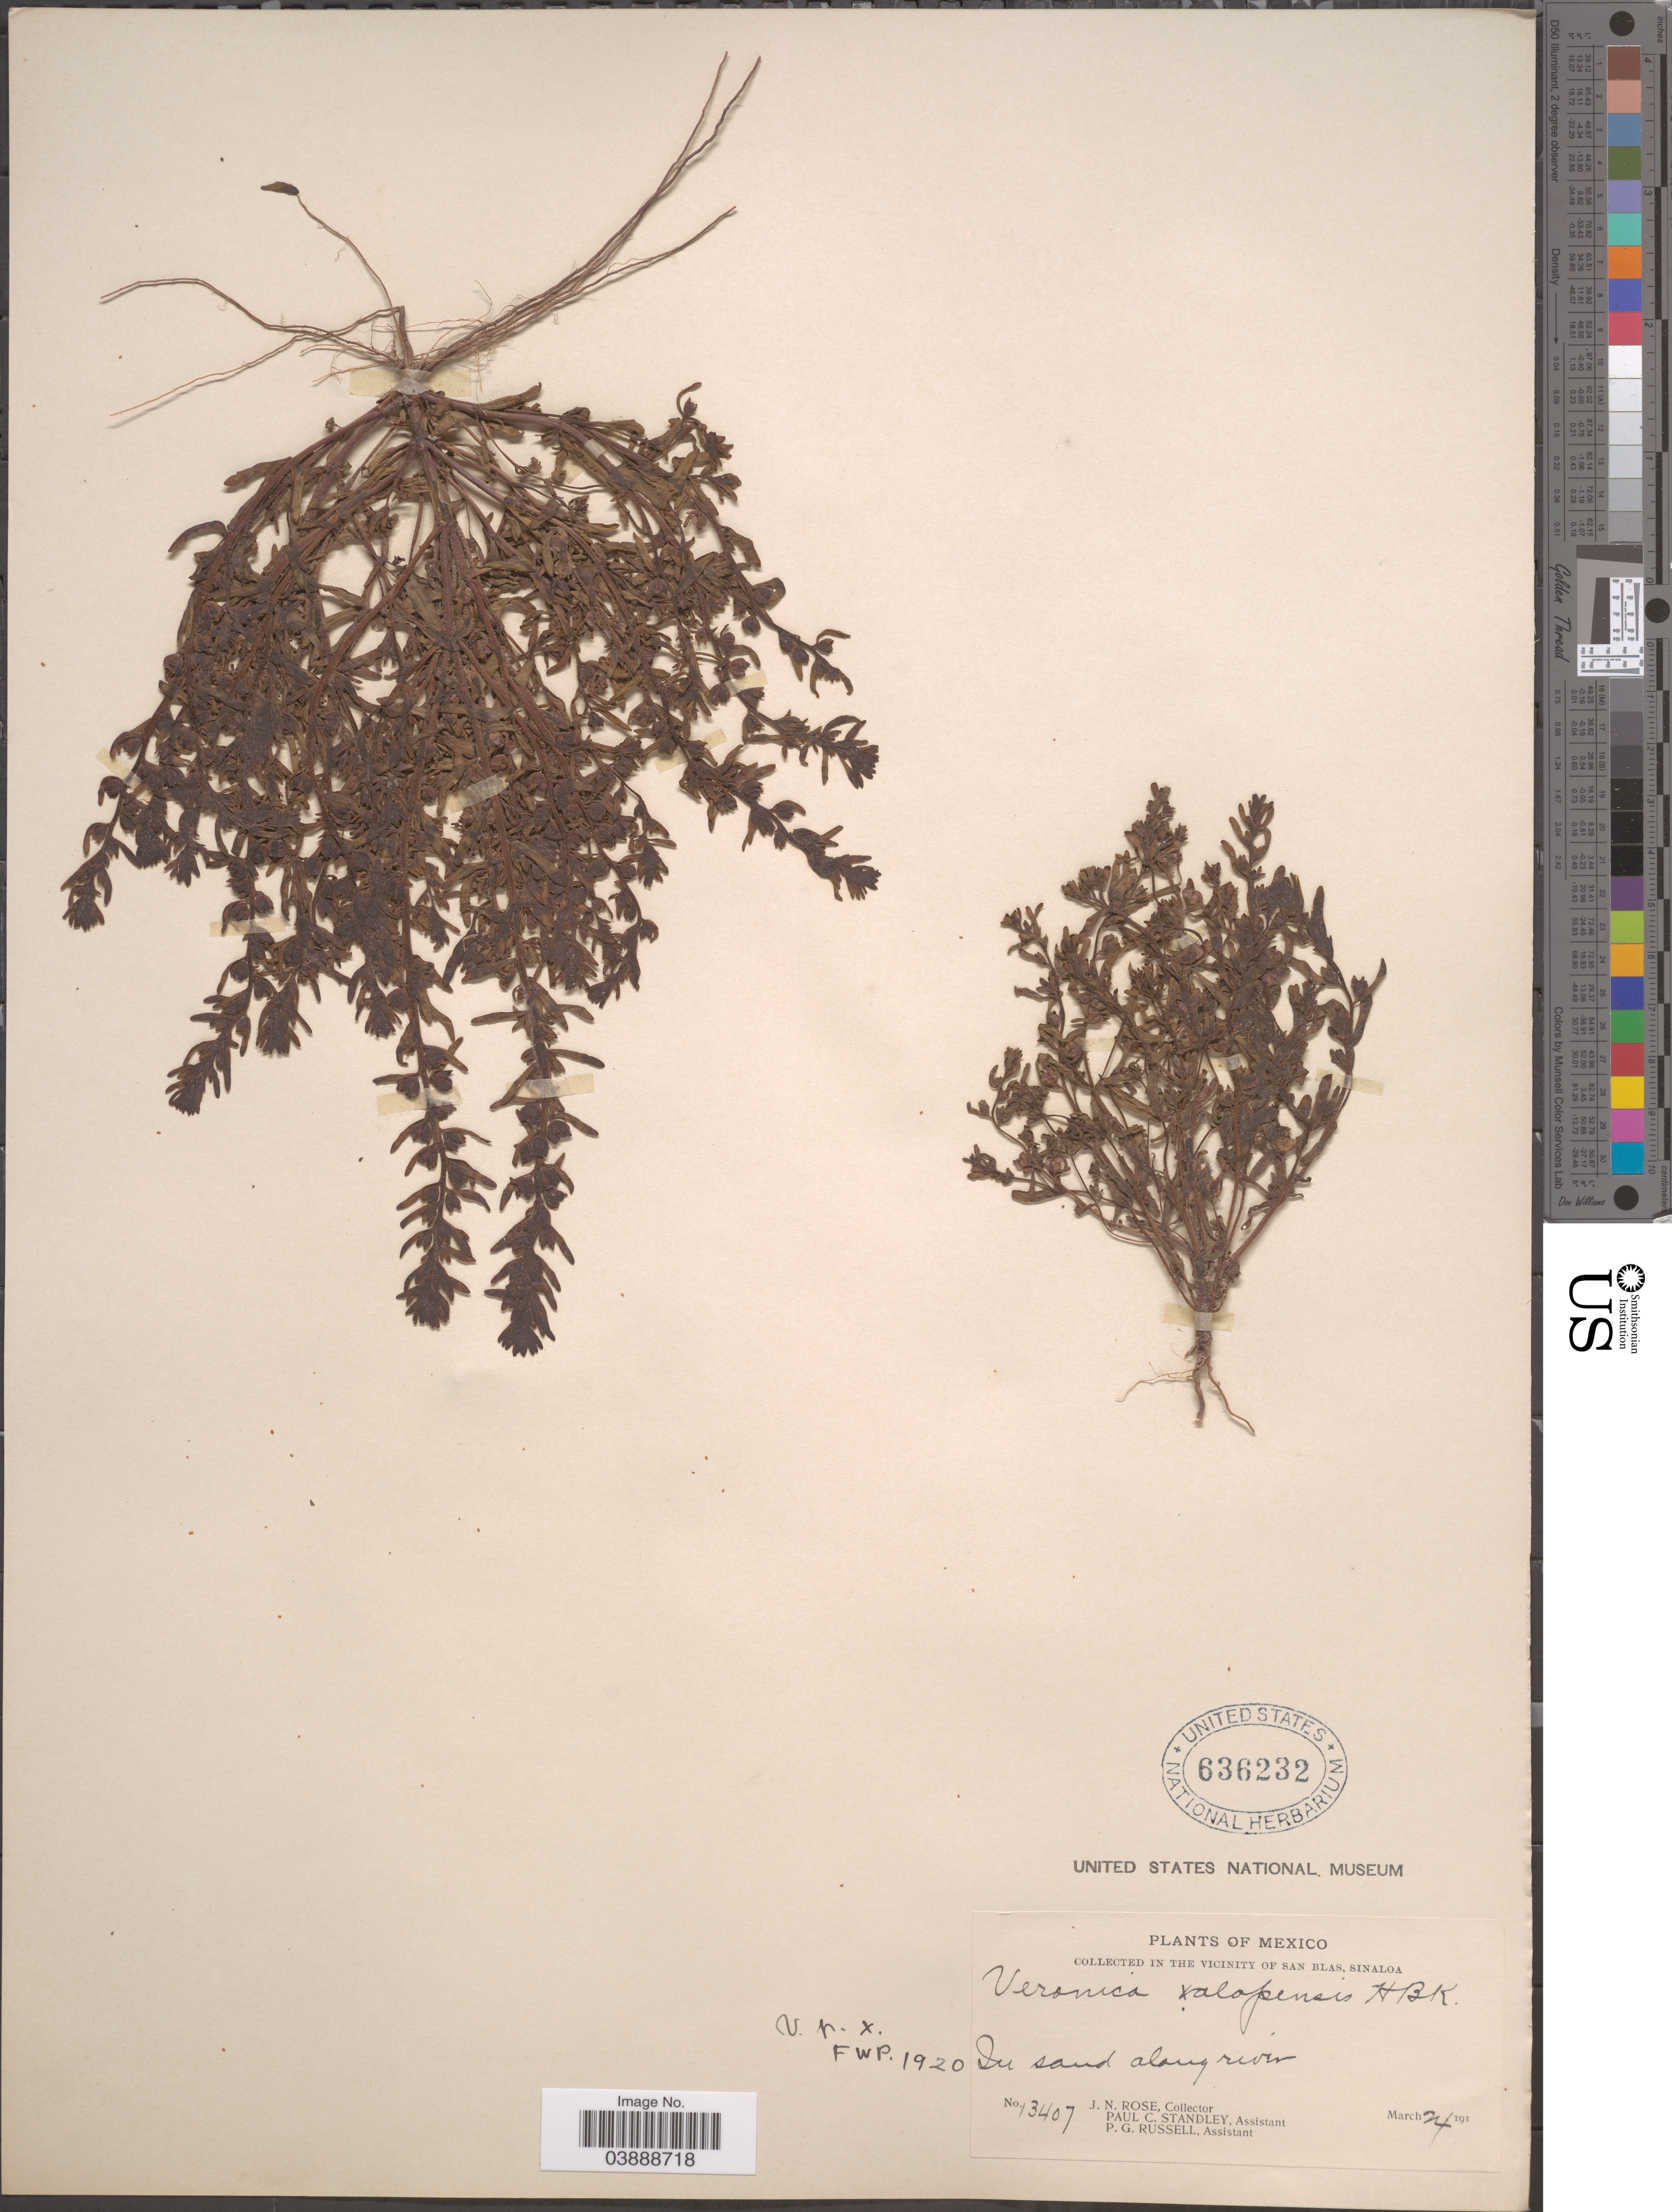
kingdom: Plantae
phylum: Tracheophyta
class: Magnoliopsida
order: Lamiales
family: Plantaginaceae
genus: Veronica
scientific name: Veronica peregrina subsp. xalapensis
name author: (Kunth) Pennell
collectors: J. N. Rose, P. C. Standley & P. G. Russell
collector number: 13407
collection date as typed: March 24, 191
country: Mexico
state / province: Sinaloa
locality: In the Vicinity of San Blas.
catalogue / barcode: US 636232